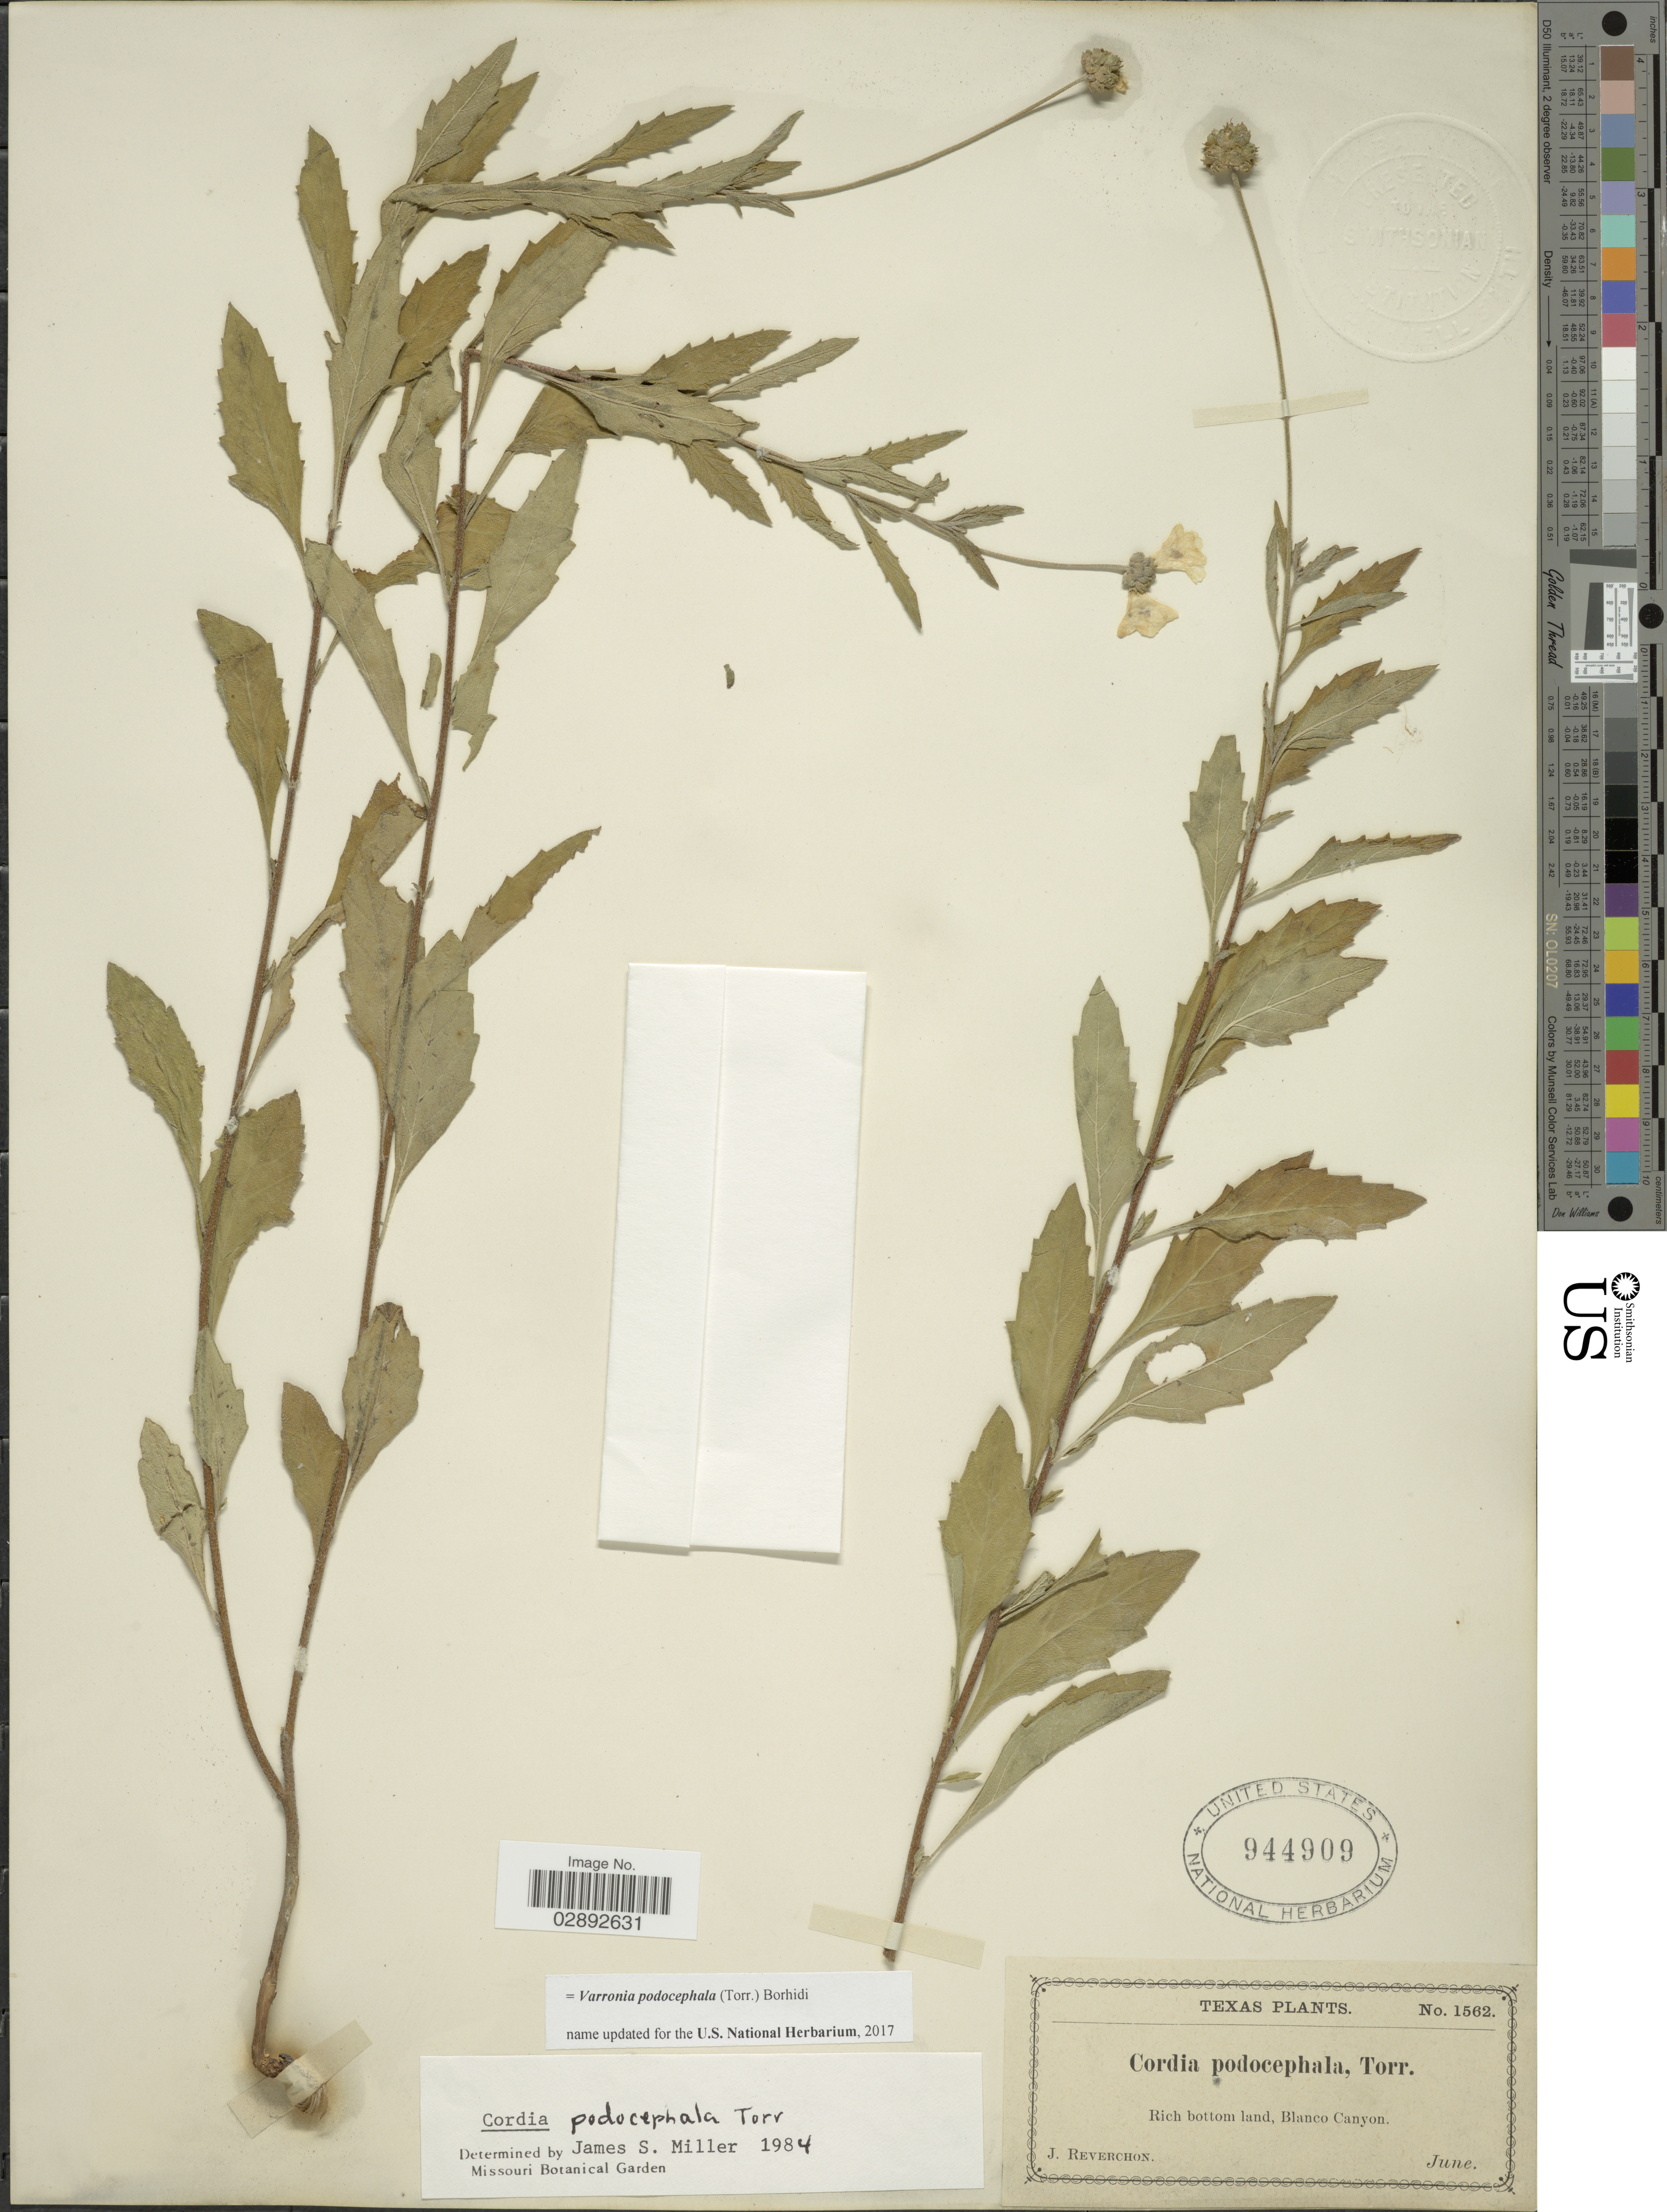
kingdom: Plantae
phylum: Tracheophyta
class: Magnoliopsida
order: Boraginales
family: Cordiaceae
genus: Varronia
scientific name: Varronia podocephala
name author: (Torr.) Borhidi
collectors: J. Reverchon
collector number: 1562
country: United States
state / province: Texas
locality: Rich bottom land, Blanco Canyon.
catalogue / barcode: US 944909